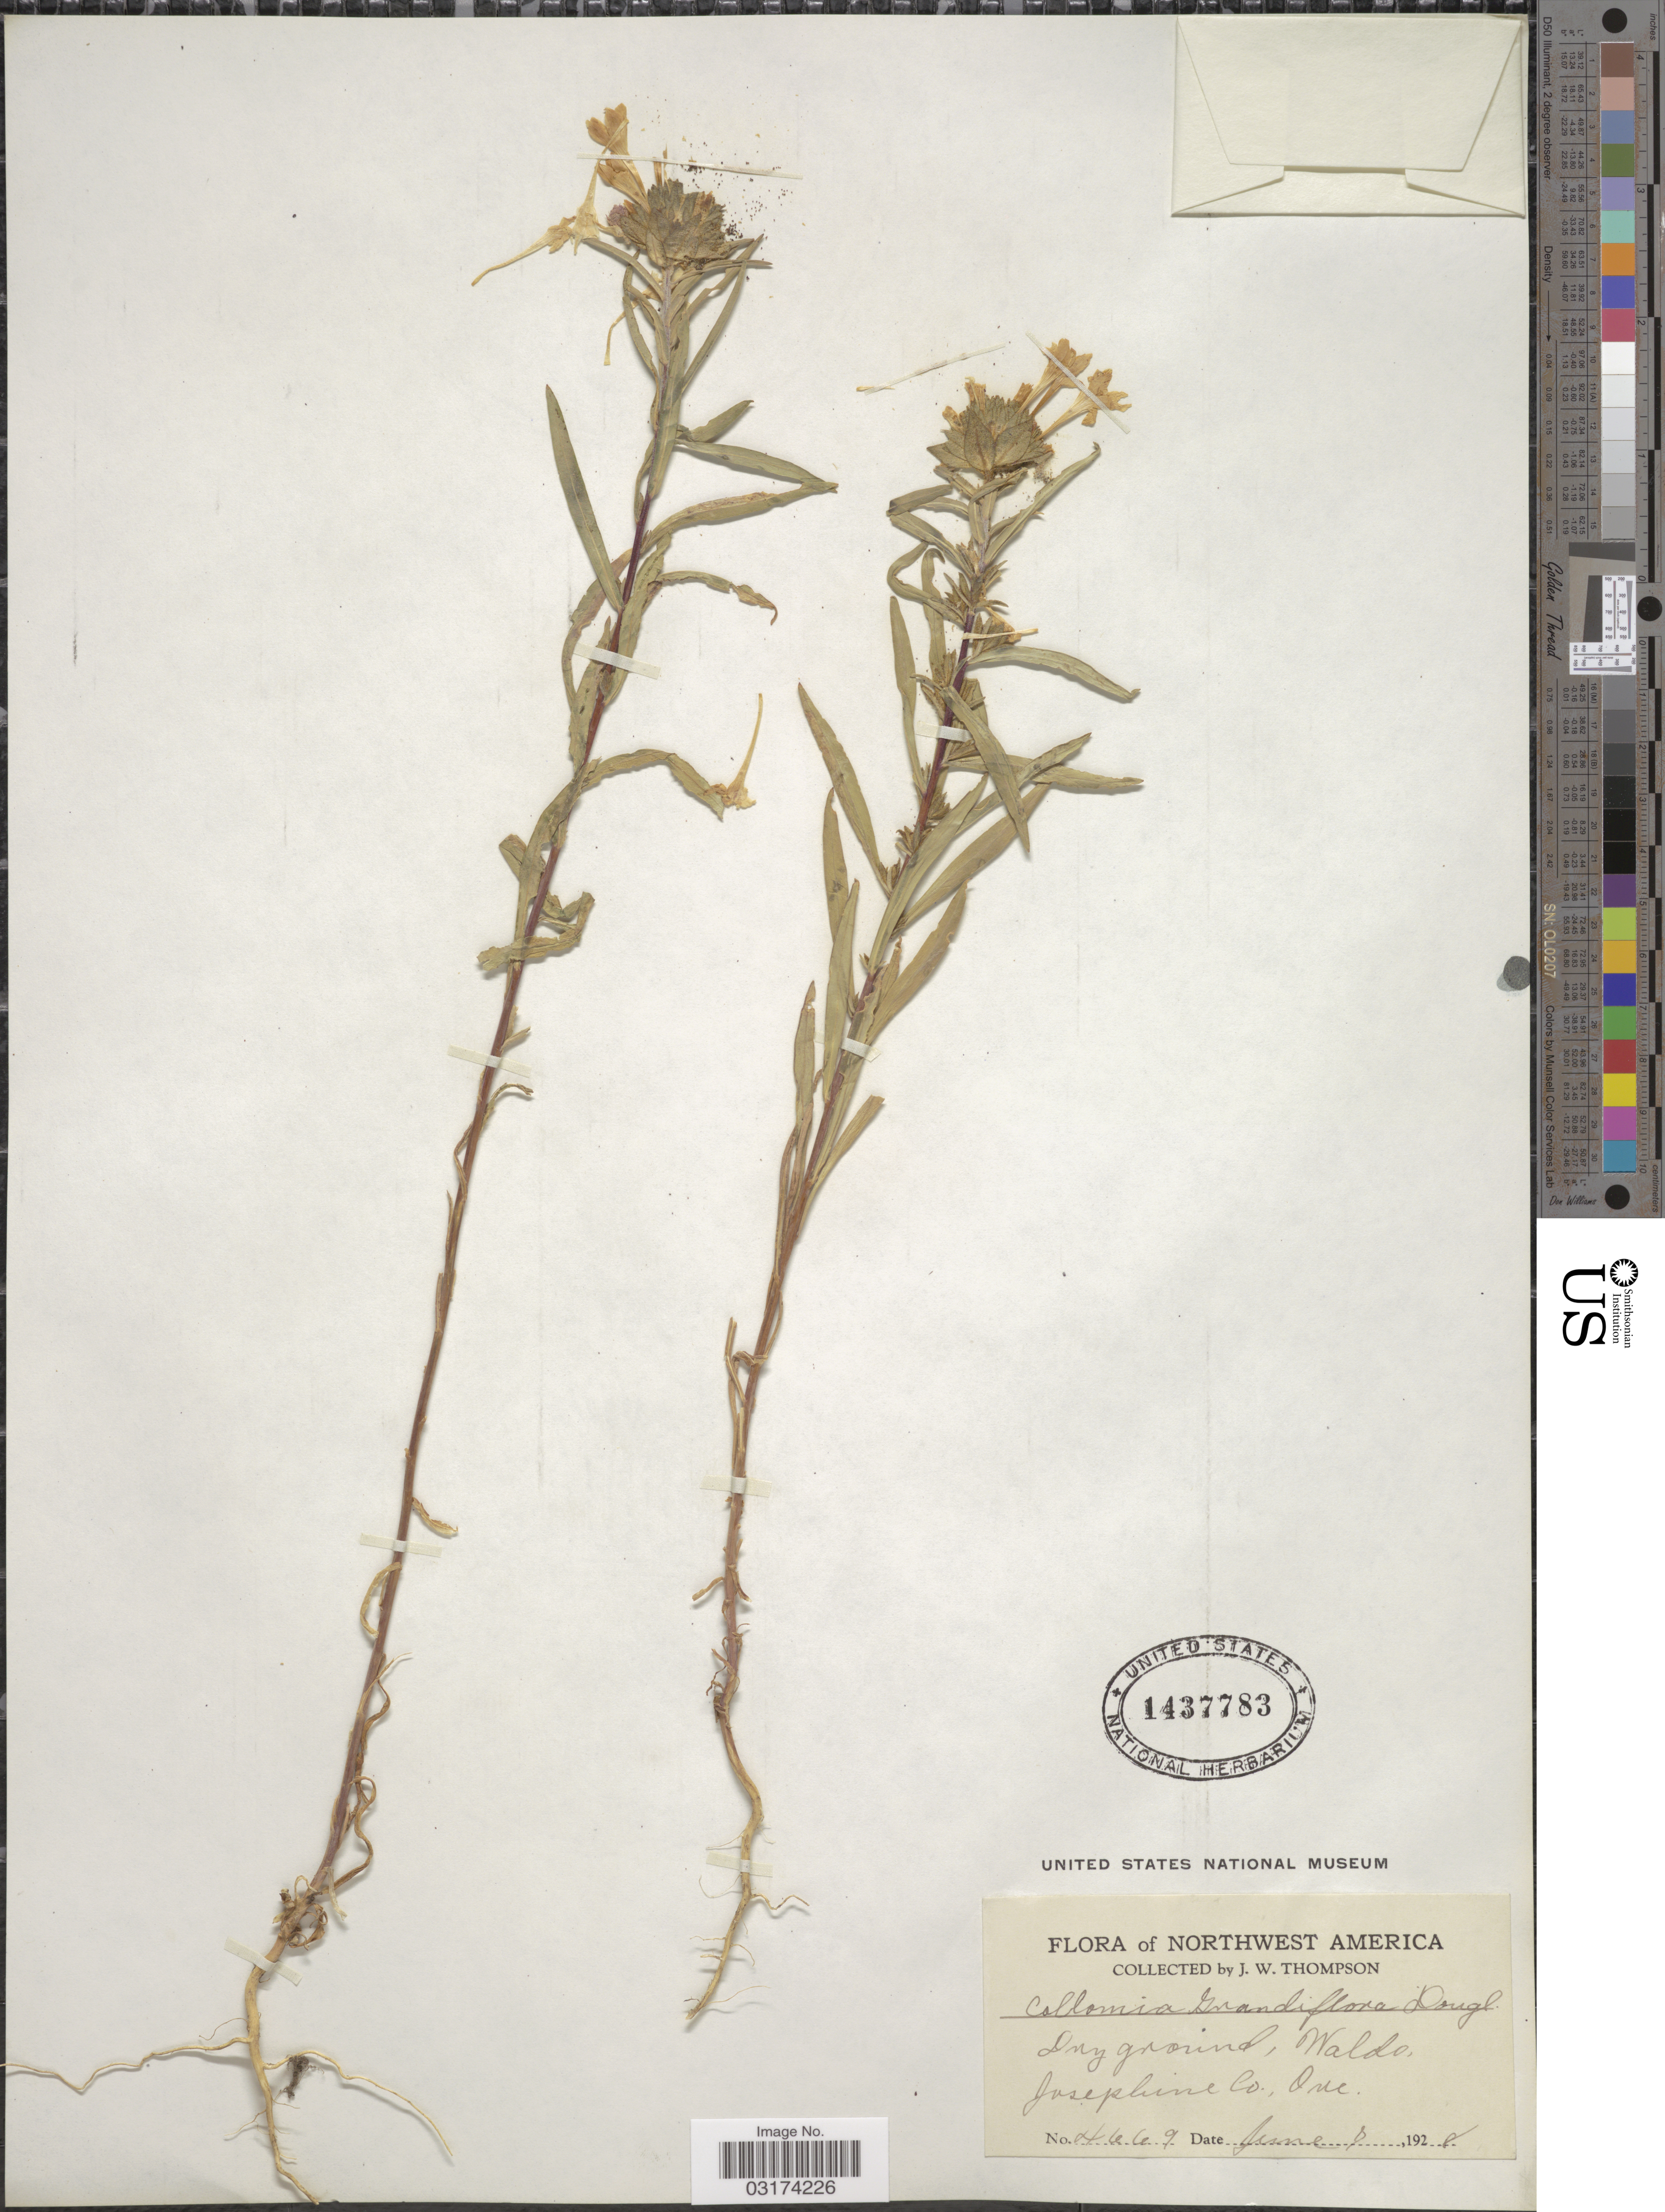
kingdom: Plantae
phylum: Tracheophyta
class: Magnoliopsida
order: Ericales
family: Polemoniaceae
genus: Collomia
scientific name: Collomia grandiflora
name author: Douglas ex Lindl.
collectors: J. Thompson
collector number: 4669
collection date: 1928-06-07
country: United States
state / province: Oregon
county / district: Josephine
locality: Northwest America. Waldo, Josephine Co, Ore.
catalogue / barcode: US 1437783